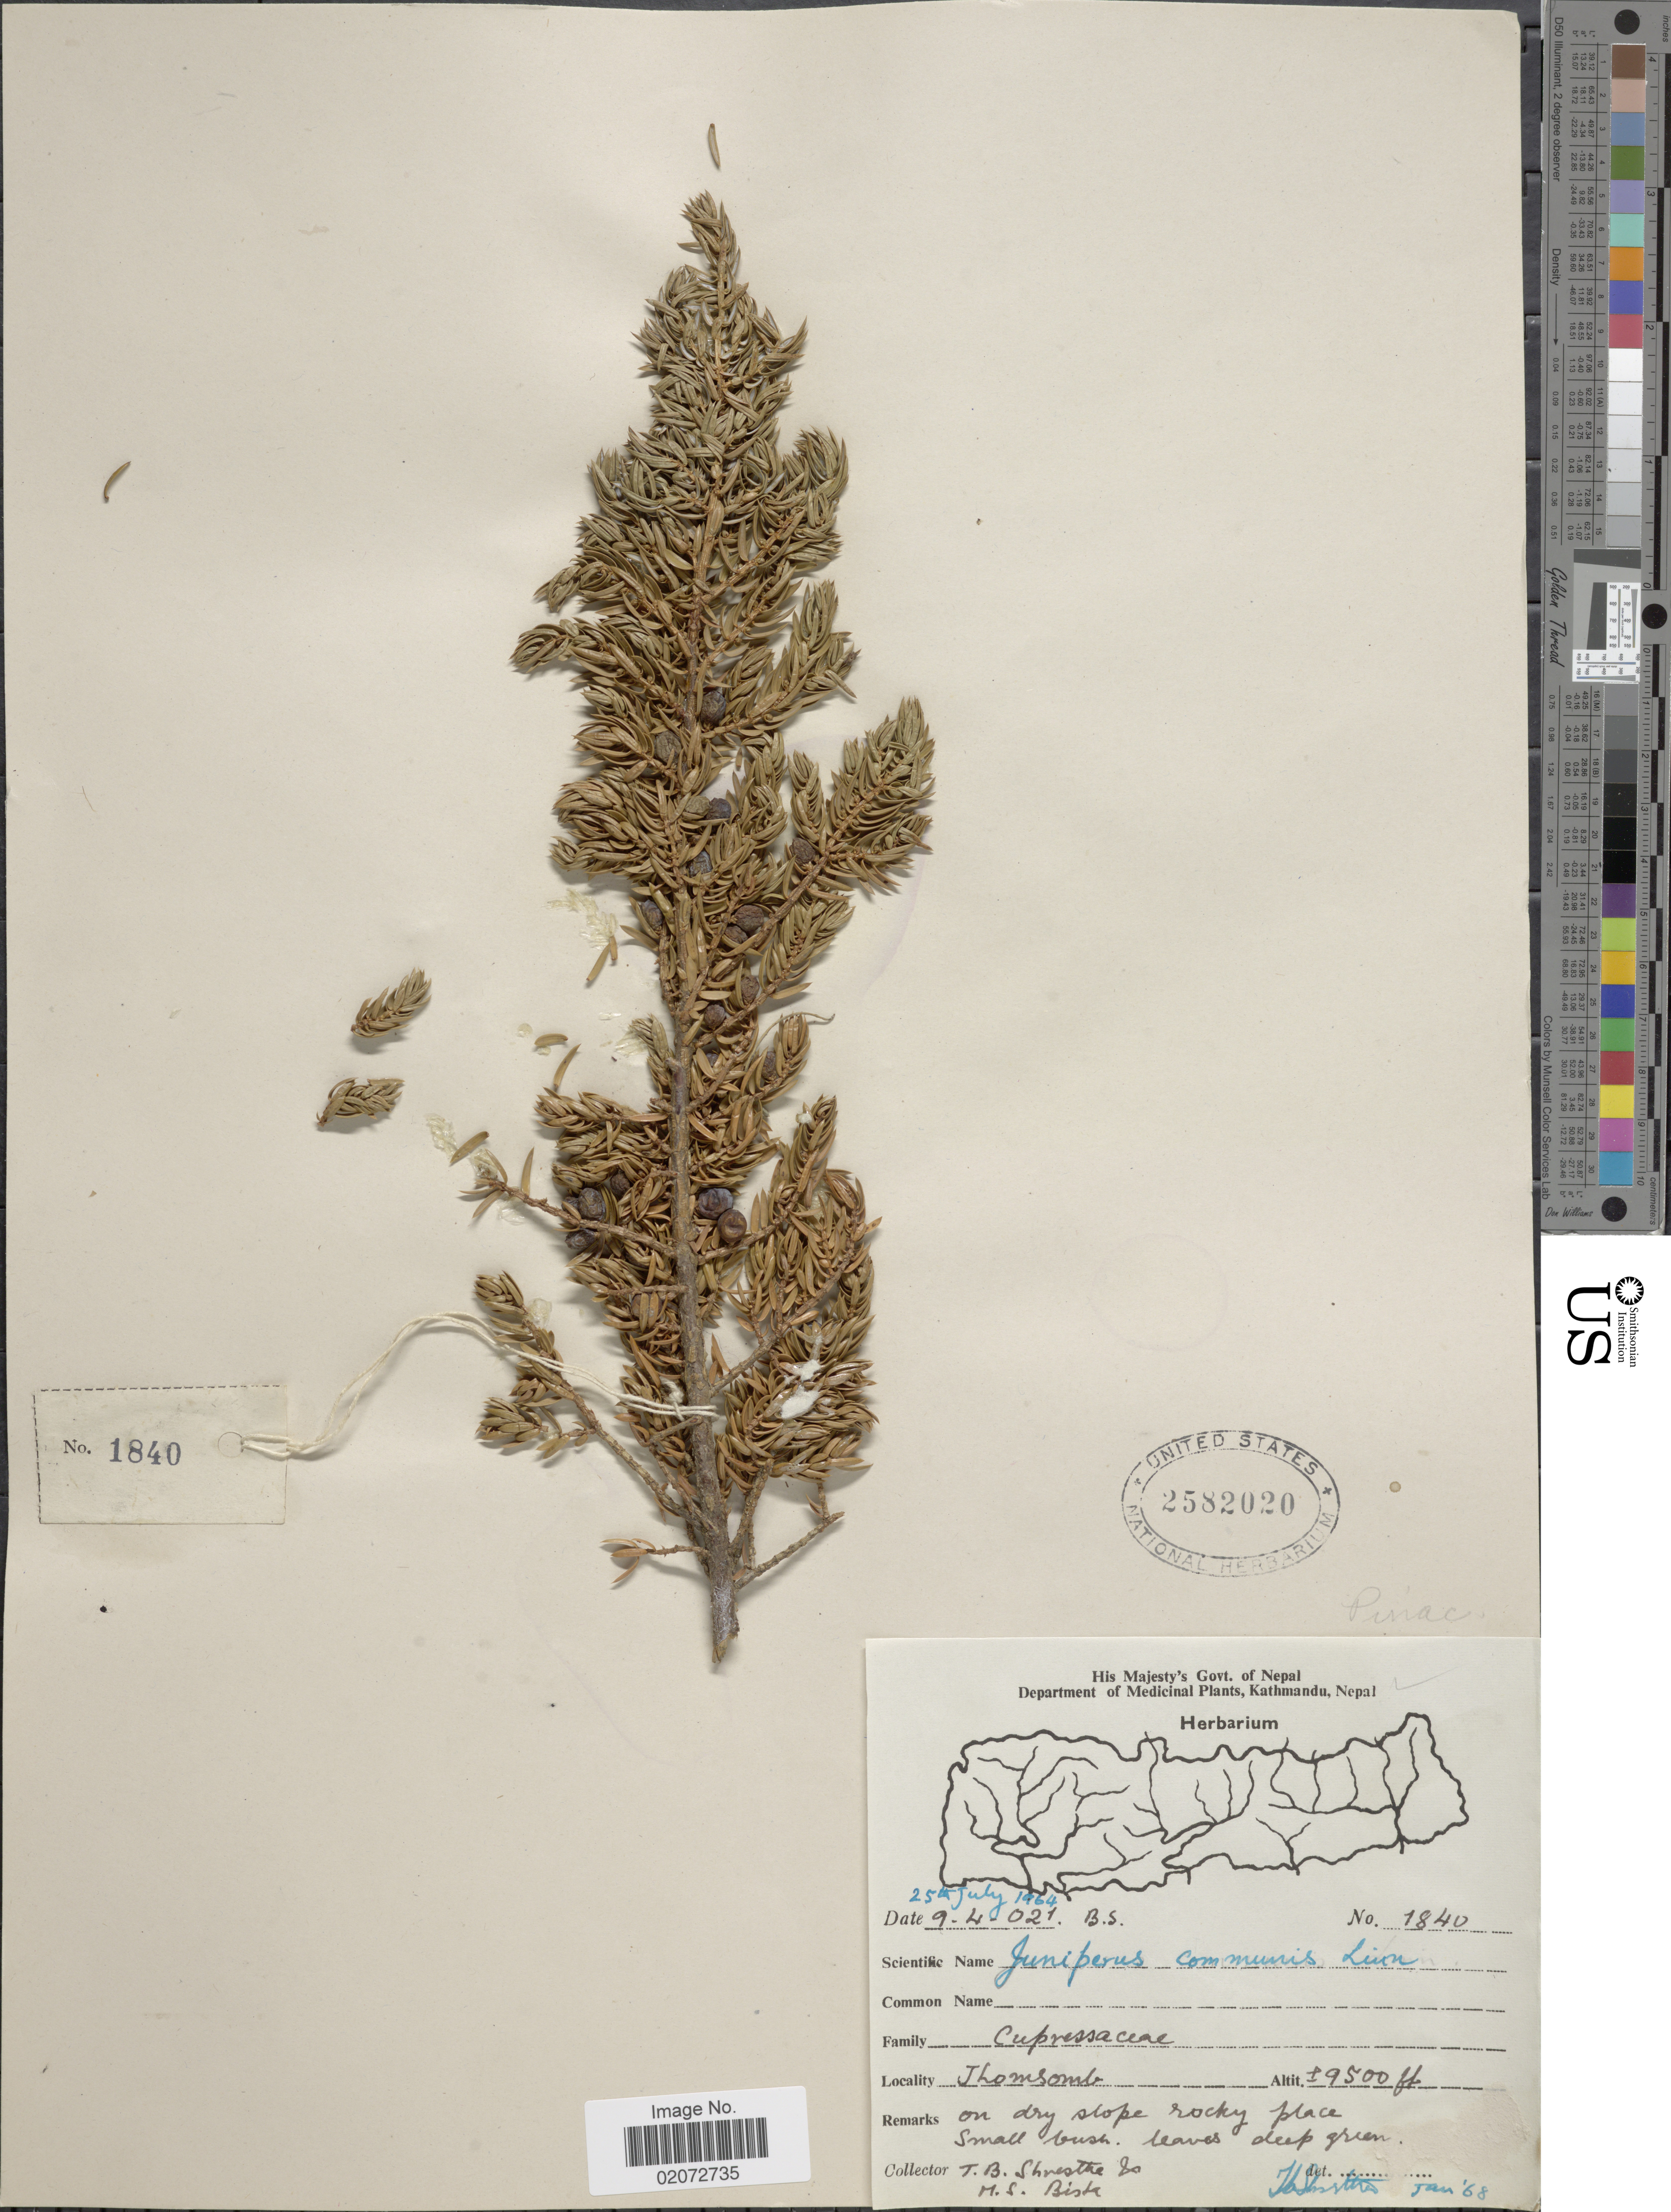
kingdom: Plantae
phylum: Tracheophyta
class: Pinopsida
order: Pinales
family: Cupressaceae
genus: Juniperus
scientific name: Juniperus communis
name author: L.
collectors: T. B. Shrestha & M. Bista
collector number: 1840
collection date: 1964-07-25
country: Nepal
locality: Thomsomb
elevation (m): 2896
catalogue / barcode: US 2582020